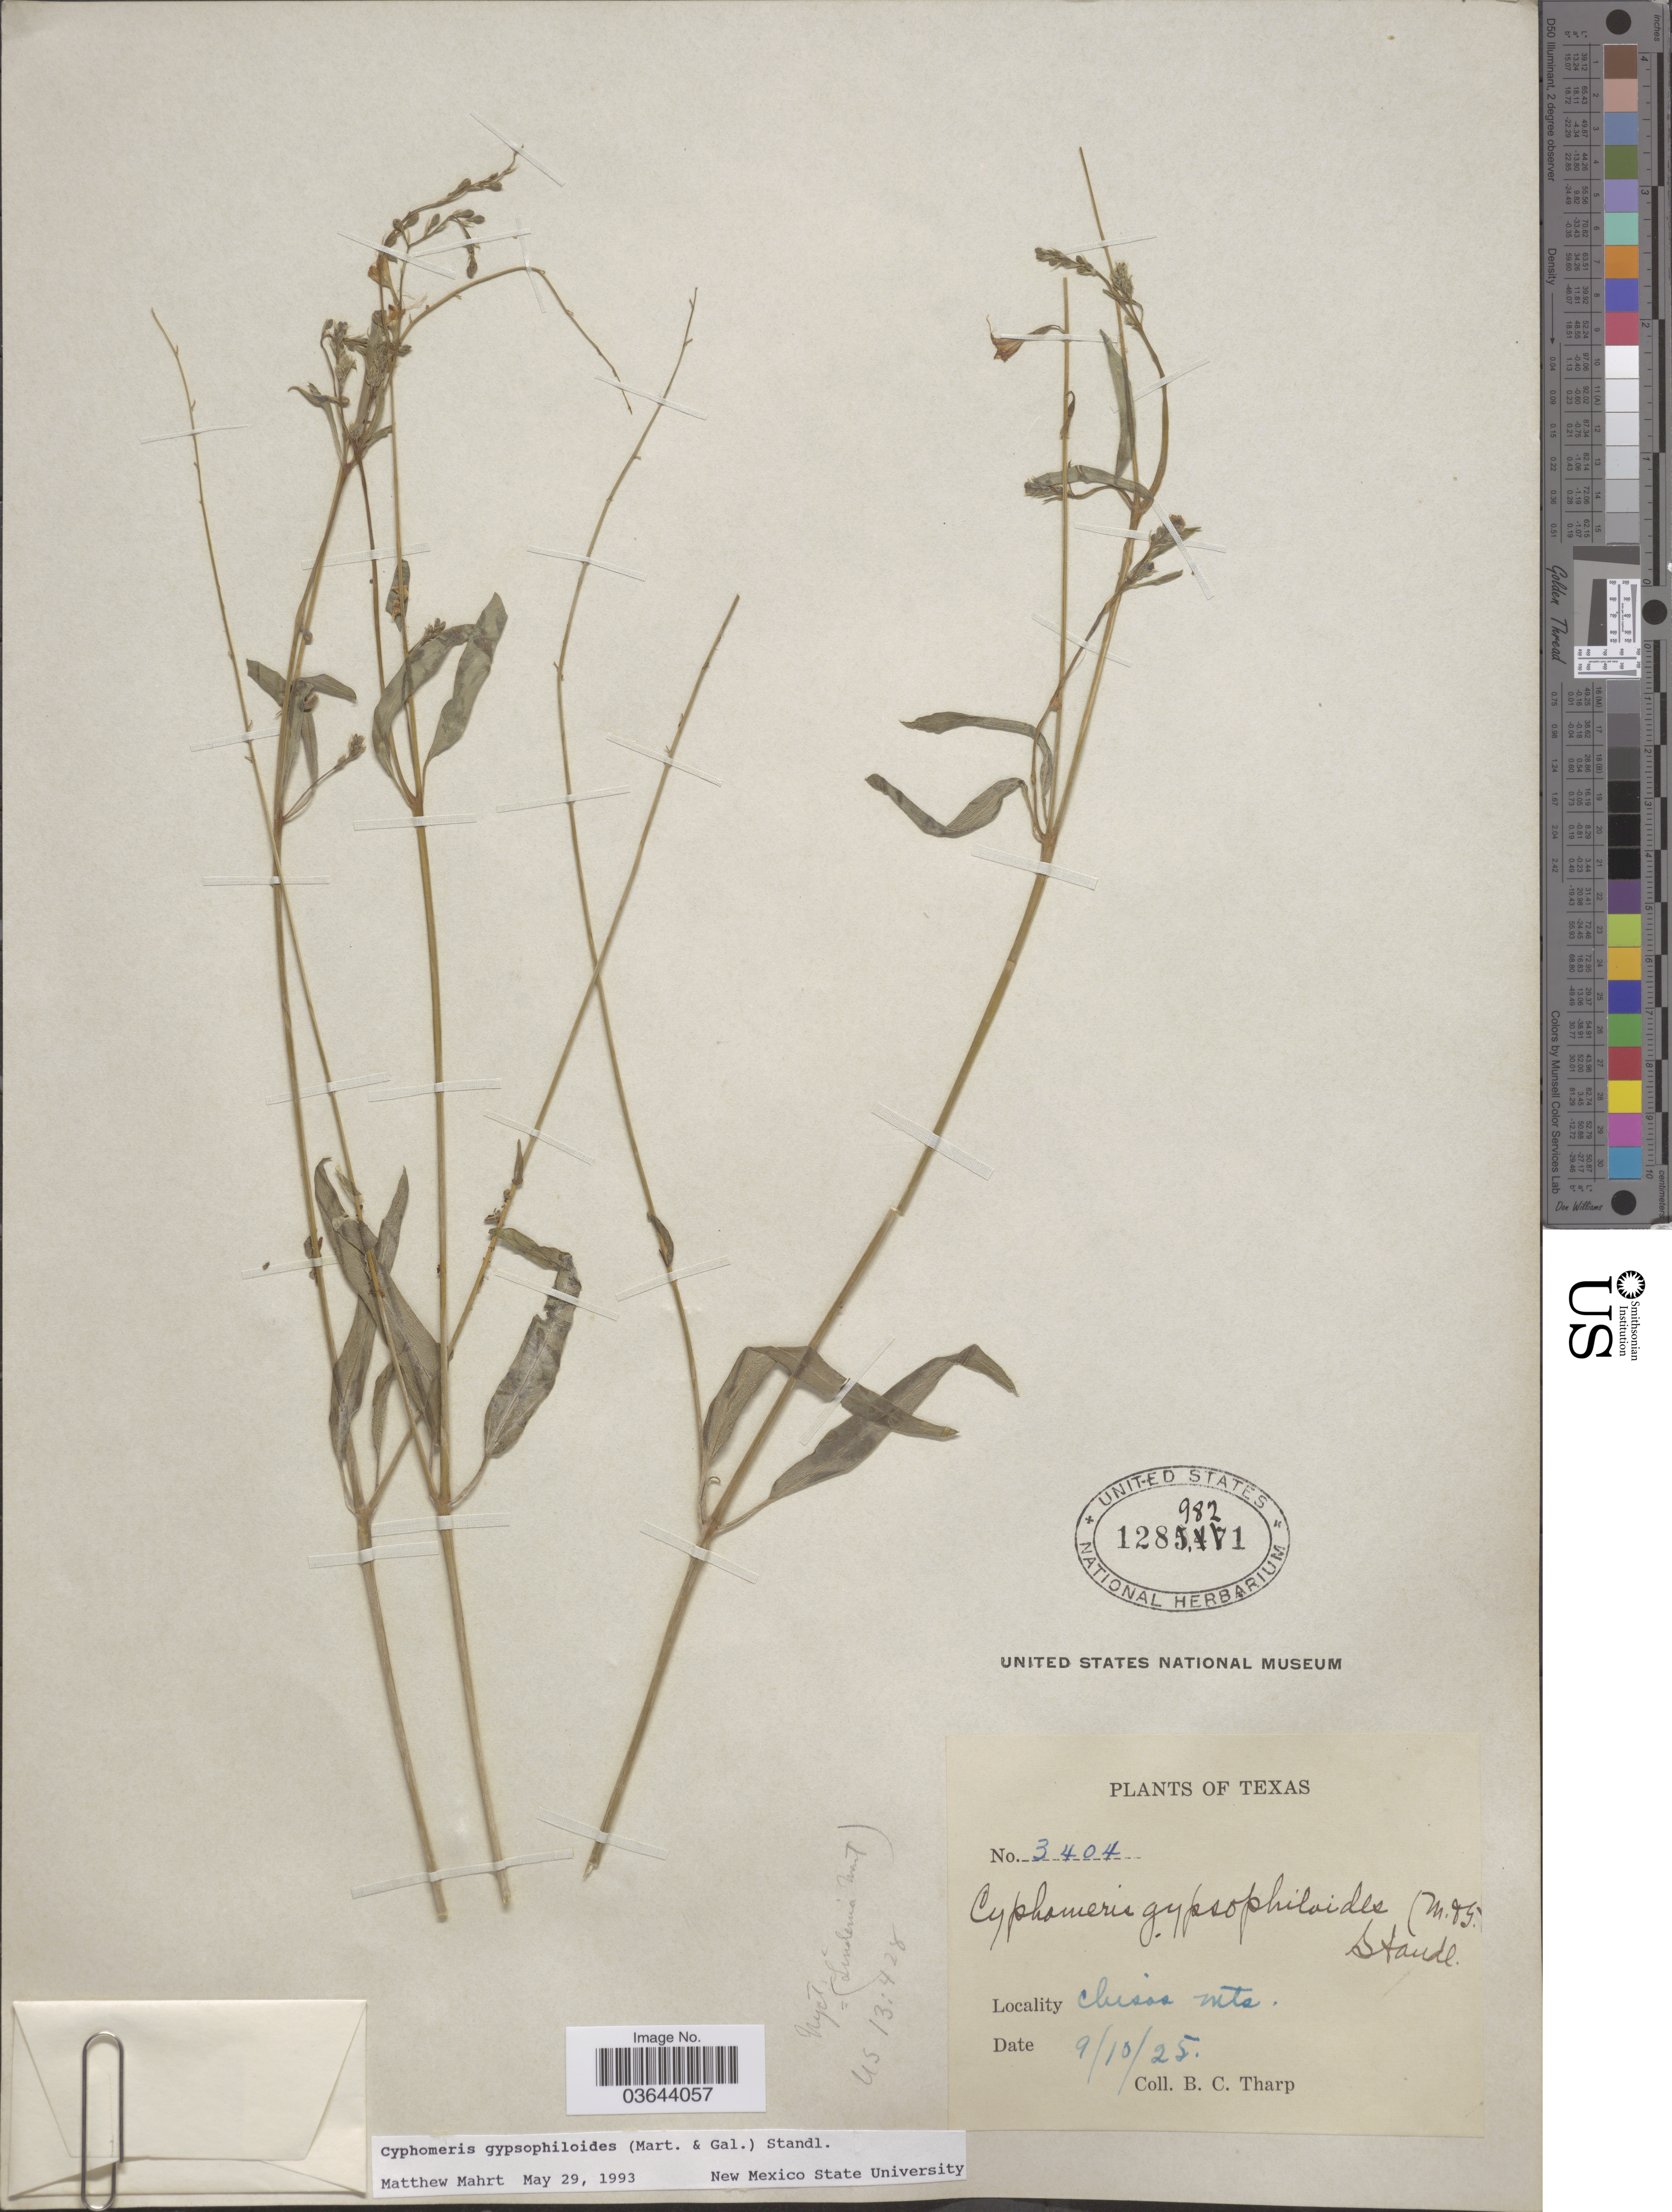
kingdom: Plantae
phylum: Tracheophyta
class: Magnoliopsida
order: Caryophyllales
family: Nyctaginaceae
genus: Cyphomeris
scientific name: Cyphomeris gypsophiloides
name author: (M. Martens & Galeotti) Standl.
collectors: B. C. Tharp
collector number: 3404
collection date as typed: Transcribed d/m/y: 10/9/25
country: United States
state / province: Texas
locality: Chisos Mts.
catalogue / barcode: US 1289821